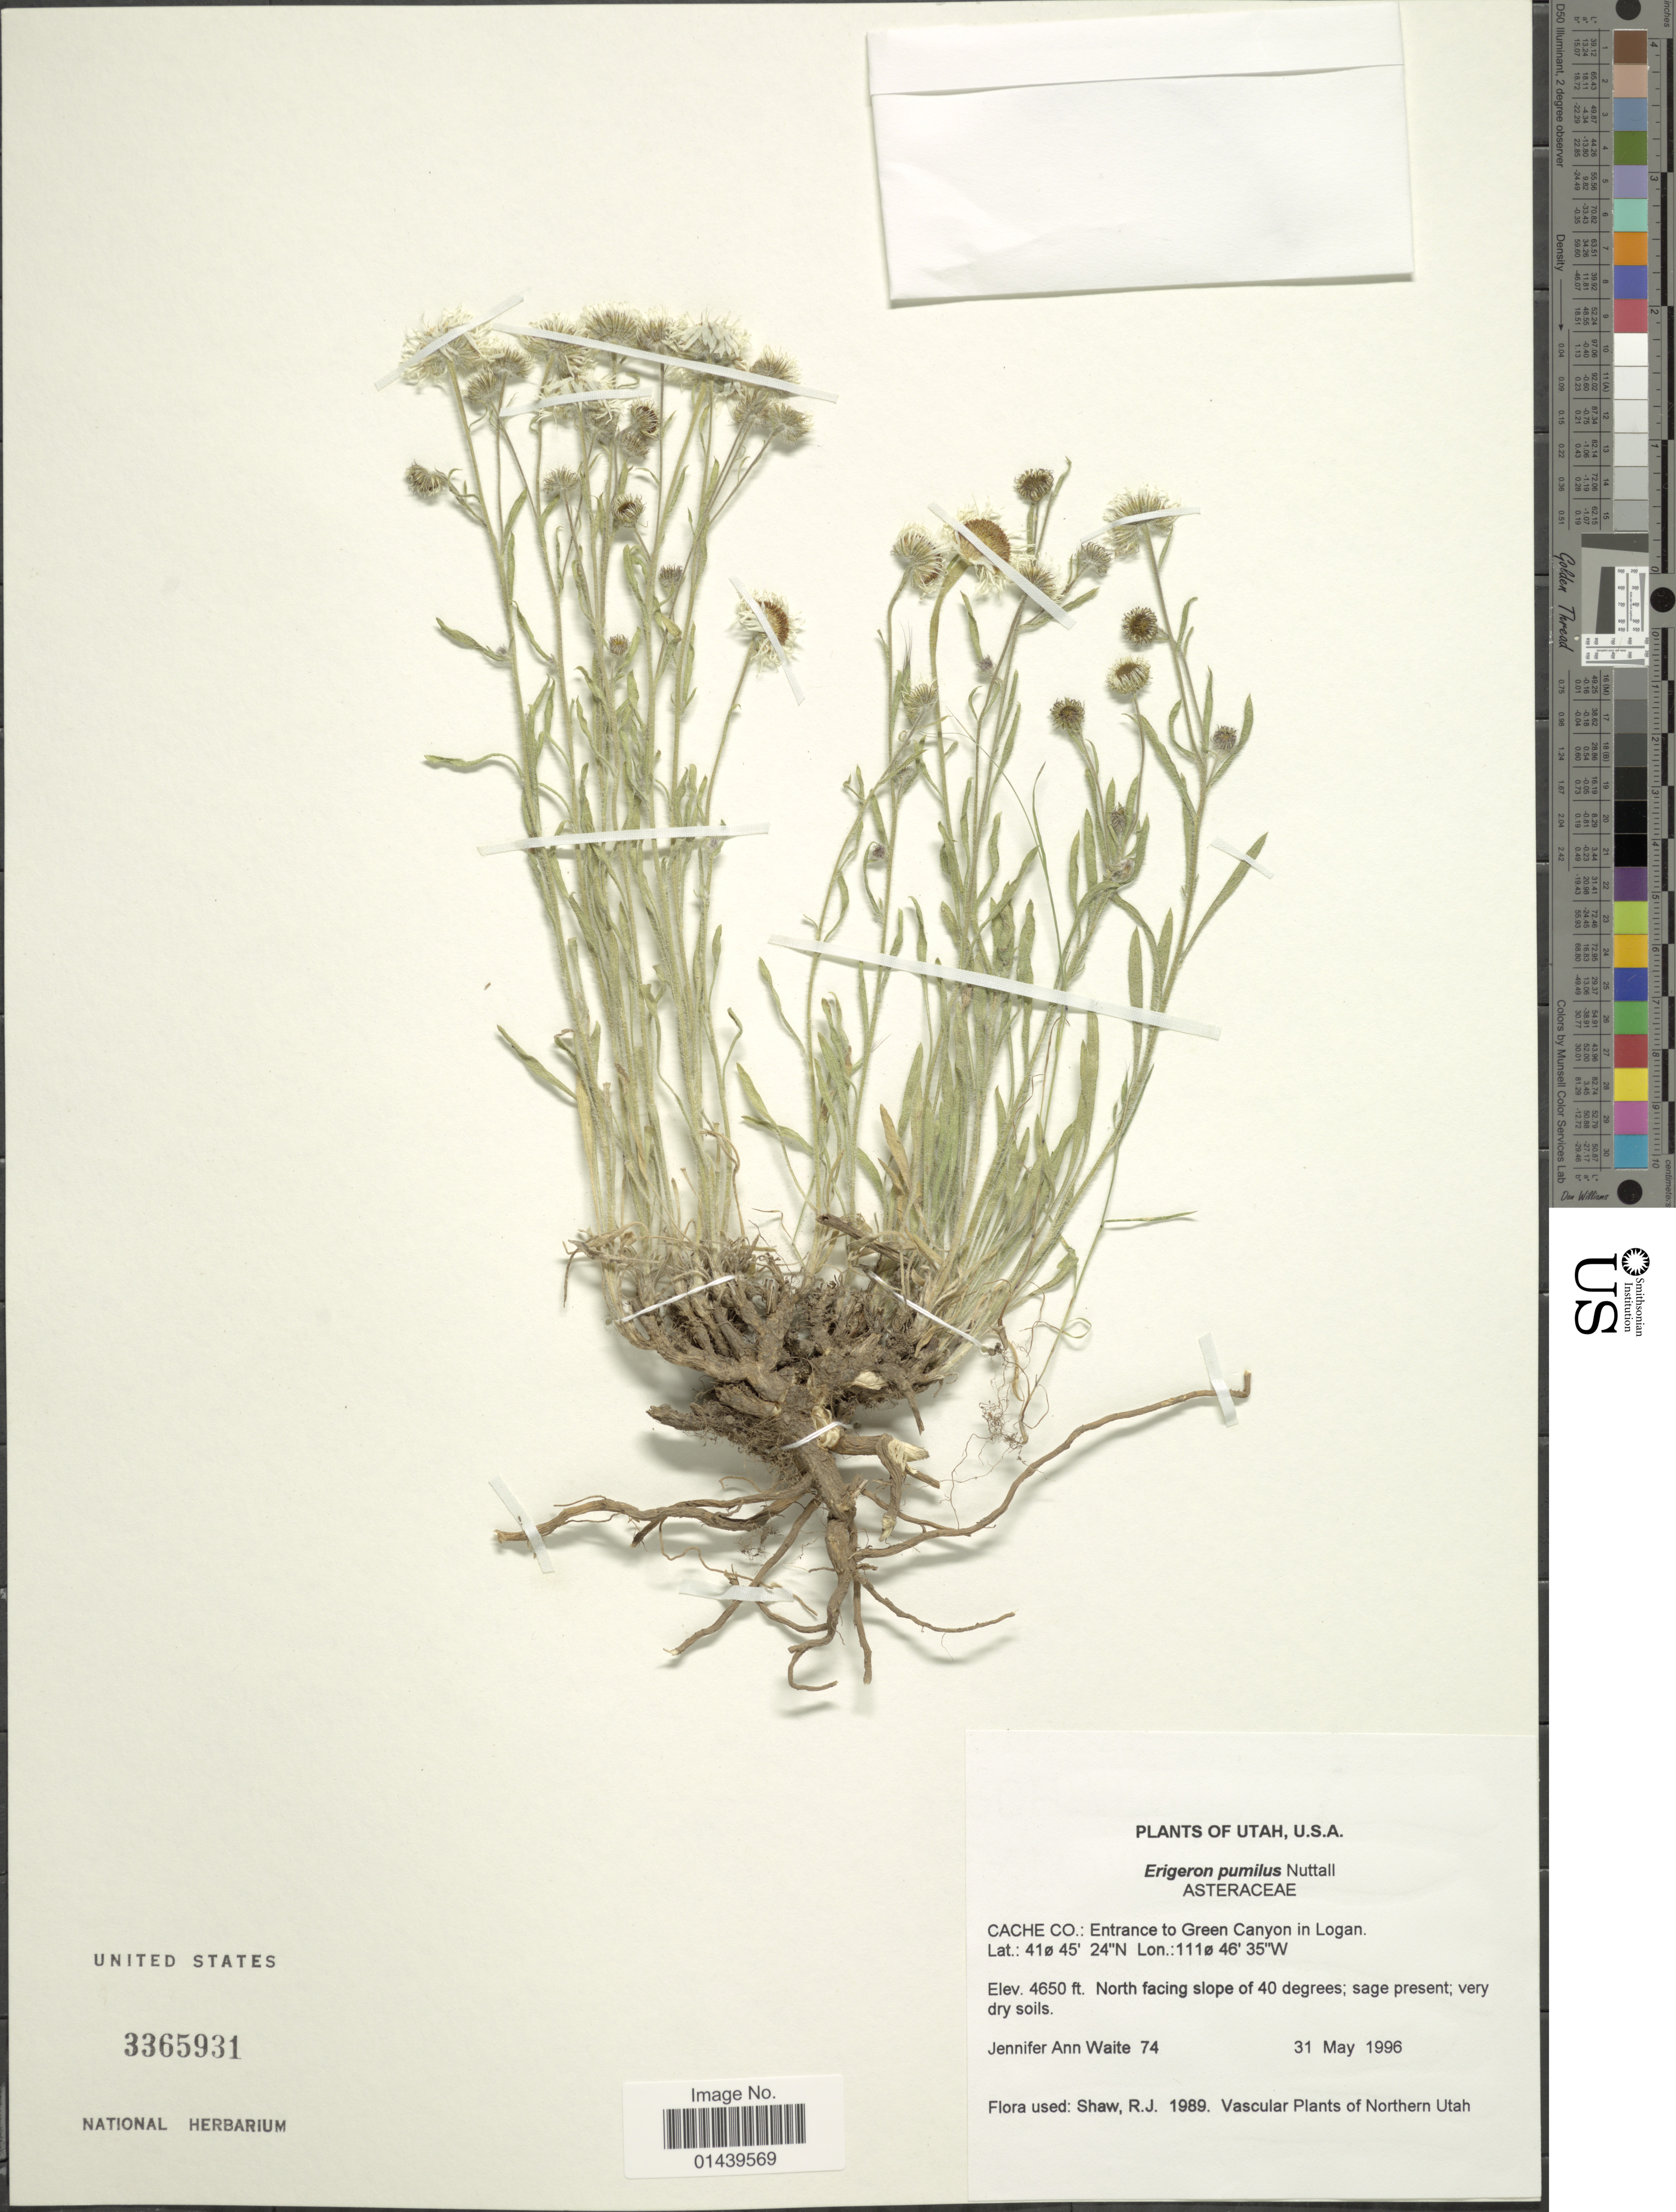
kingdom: Plantae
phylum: Tracheophyta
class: Magnoliopsida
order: Asterales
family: Asteraceae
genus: Erigeron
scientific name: Erigeron pumilus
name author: Nutt.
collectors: J. Waite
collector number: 74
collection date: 1996-05-31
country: United States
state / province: Utah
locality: Cache Co.: Entrance to Green Canyon in Logan. North facing slope of 40 degrees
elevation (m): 1417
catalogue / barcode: US 3365931